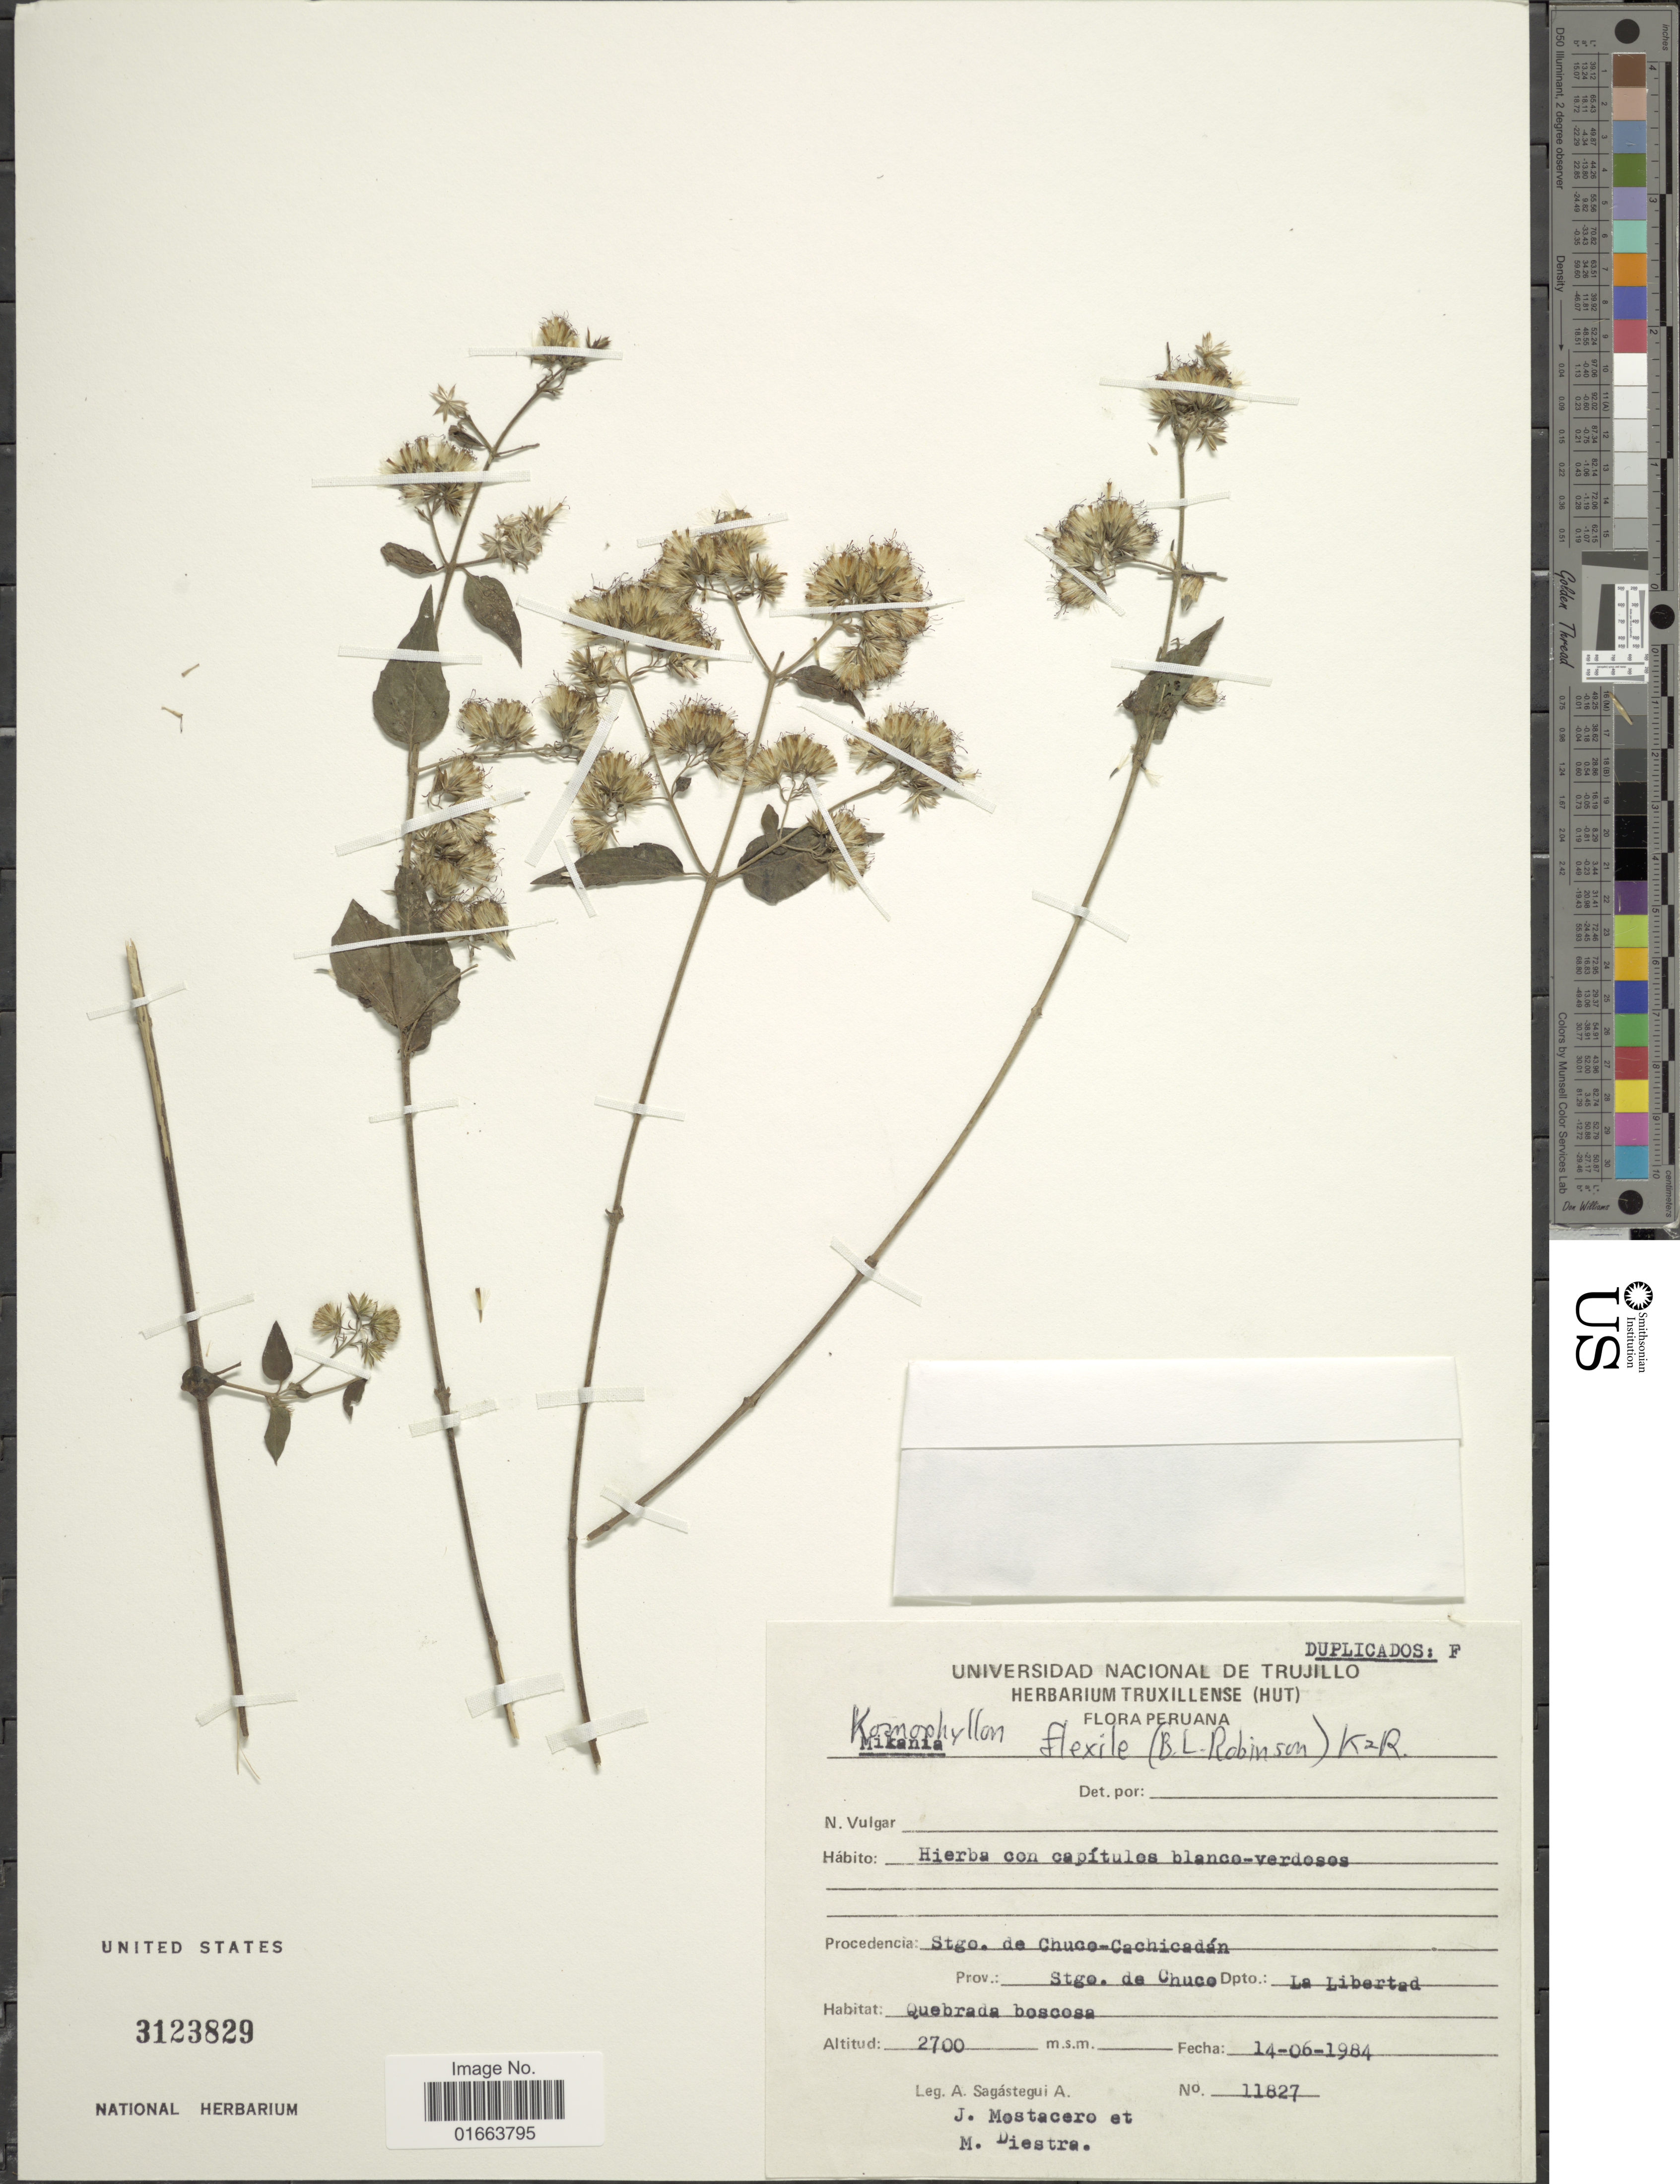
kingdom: Plantae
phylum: Tracheophyta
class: Magnoliopsida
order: Asterales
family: Asteraceae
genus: Koanophyllon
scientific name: Koanophyllon flexilis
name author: (B.L. Rob.) R.M. King & H. Rob.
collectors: A. Sagástegui A., J. Mostacero & M. Diestra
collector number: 11827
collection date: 1984-06-14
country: Peru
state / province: La Libertad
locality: Stgo. de Chuco-Cachicadán. Prov.: Stgo. de Chuco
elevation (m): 2700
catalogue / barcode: US 3123829